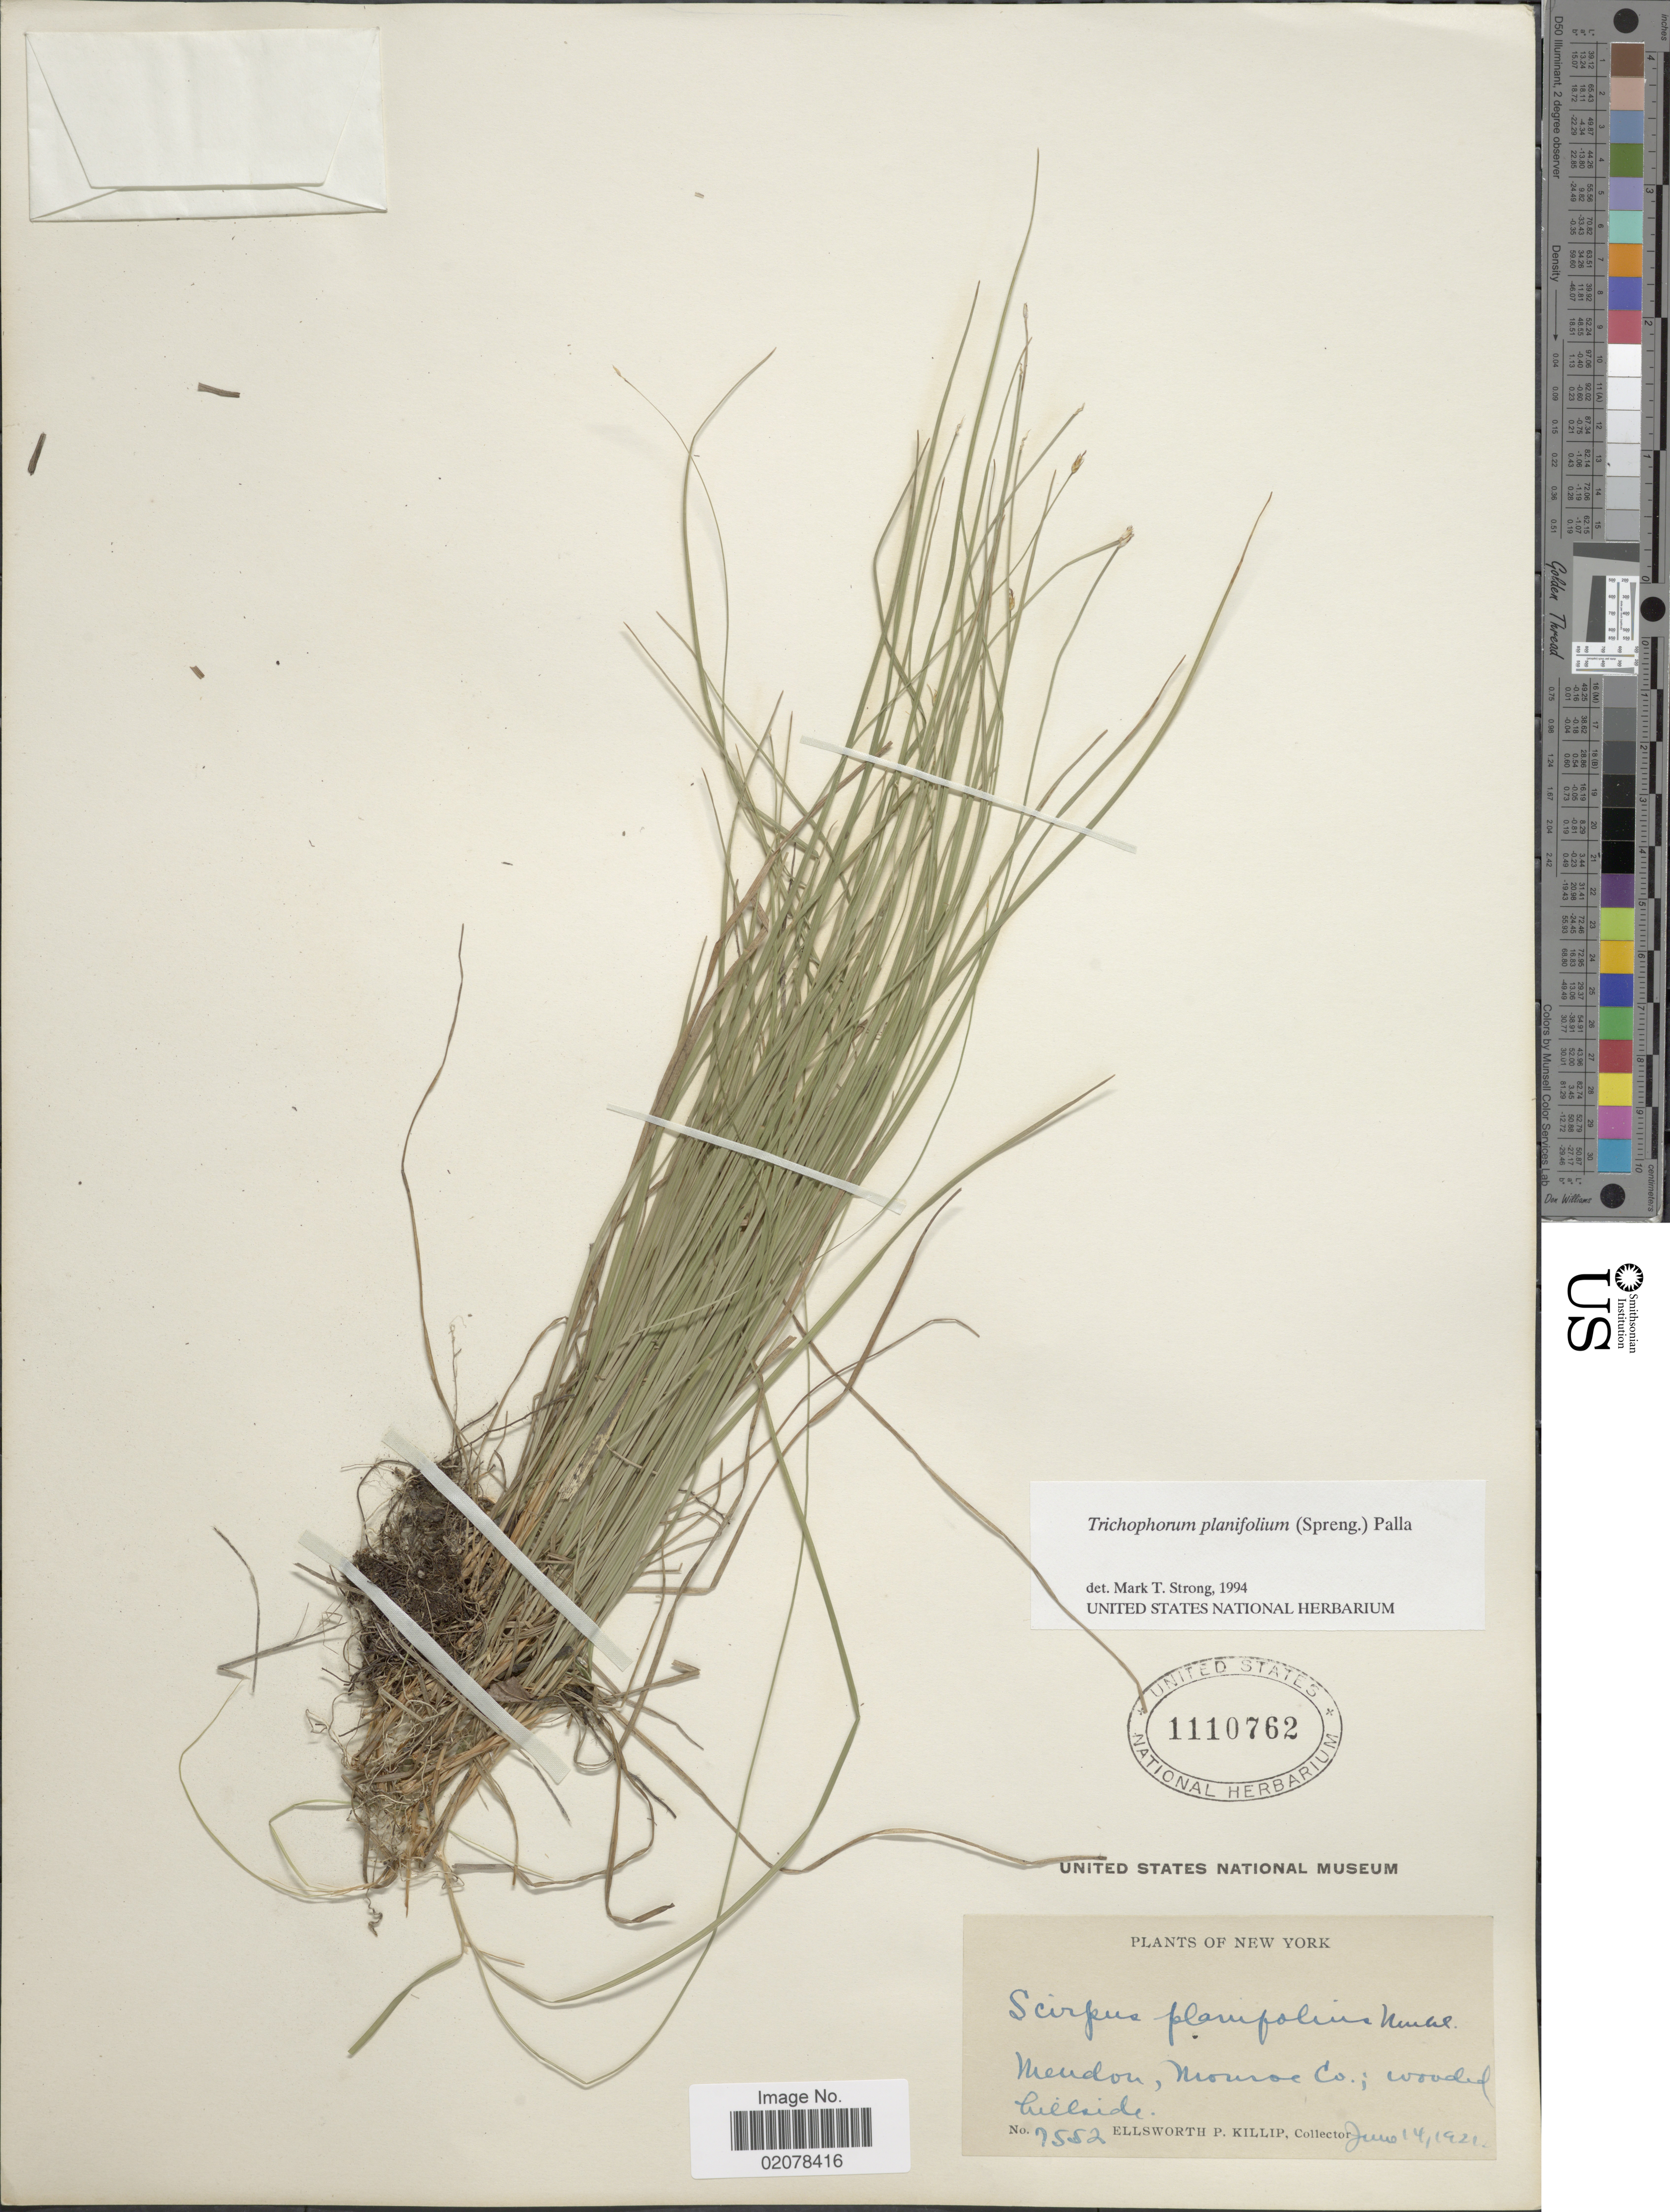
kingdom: Plantae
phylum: Tracheophyta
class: Liliopsida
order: Poales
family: Cyperaceae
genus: Trichophorum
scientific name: Trichophorum planifolium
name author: (Spreng.) Palla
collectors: E. P. Killip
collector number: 7552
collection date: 1921-06-14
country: United States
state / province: New York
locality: Mendon, Monroe Co.; wooded hillside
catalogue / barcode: US 1110762